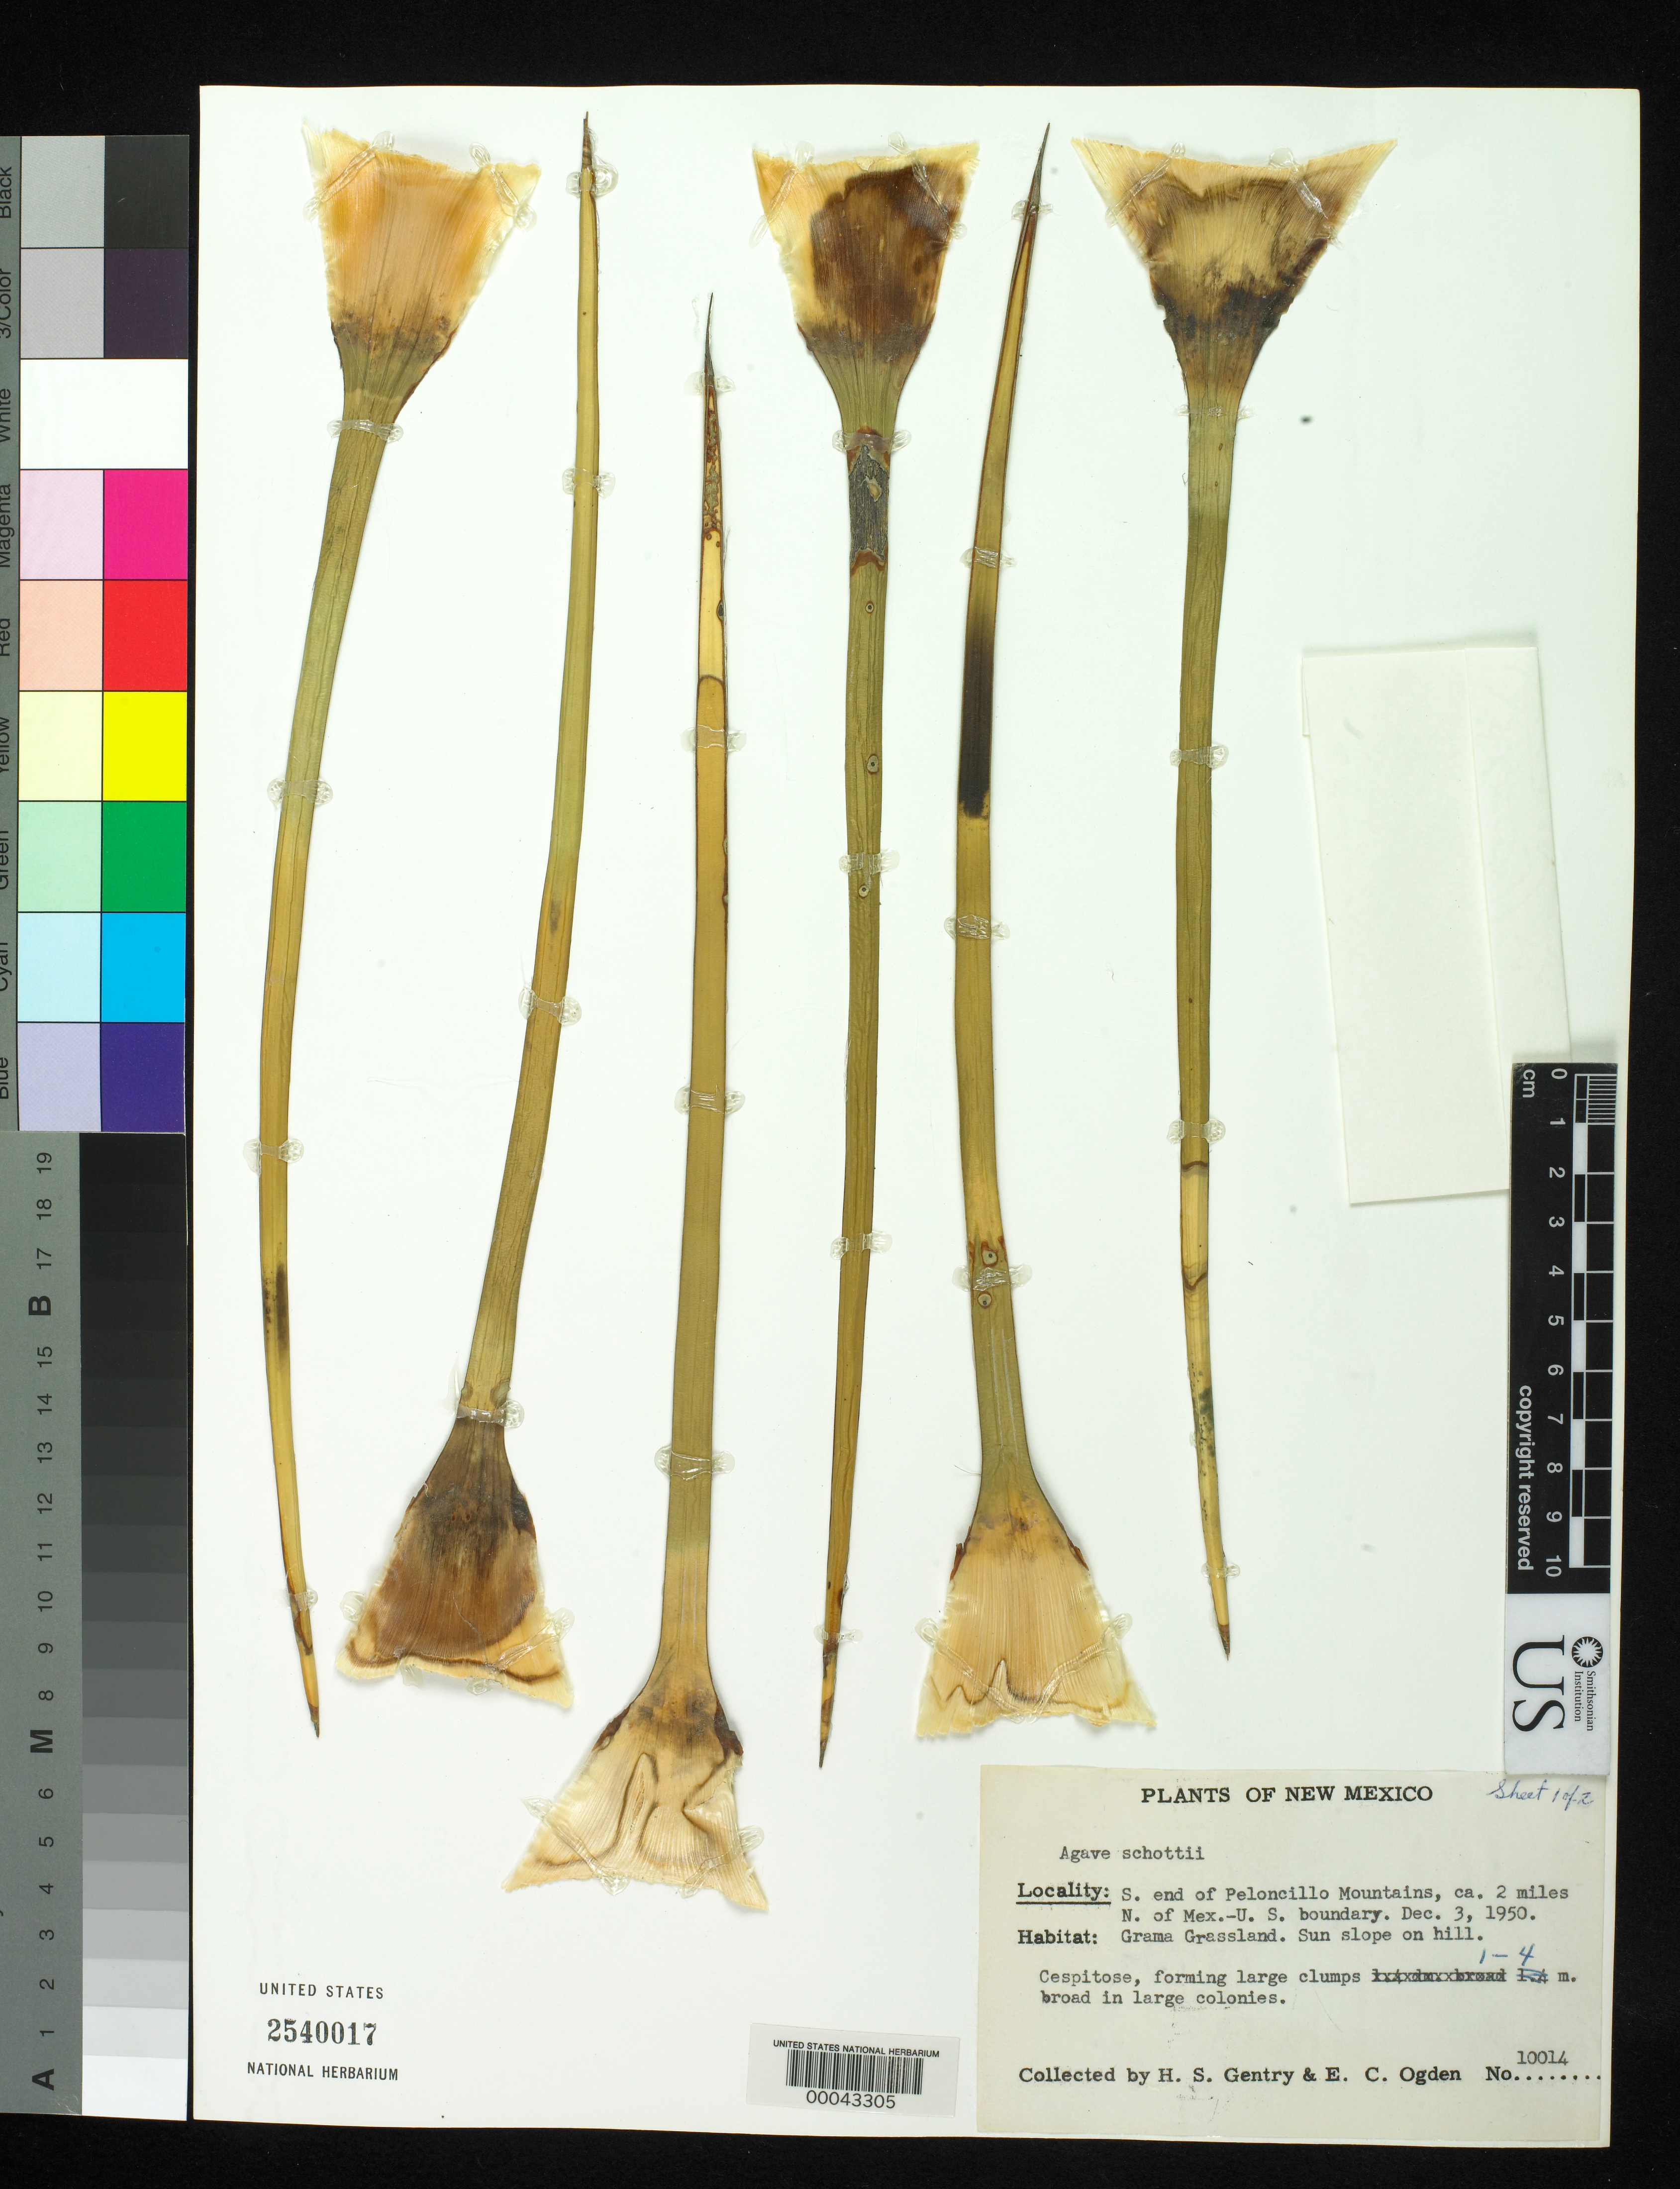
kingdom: Plantae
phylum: Tracheophyta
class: Liliopsida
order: Asparagales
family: Asparagaceae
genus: Agave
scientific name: Agave schottii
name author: Engelm.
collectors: H. S. Gentry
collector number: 10014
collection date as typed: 03 Dec 1950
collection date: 1950-12-03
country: United States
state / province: New Mexico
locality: S end of peloncillo mountains, ca 2 mi n of mexican-us boundary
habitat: Grama glassland; sun slope on hill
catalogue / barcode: US 2540017